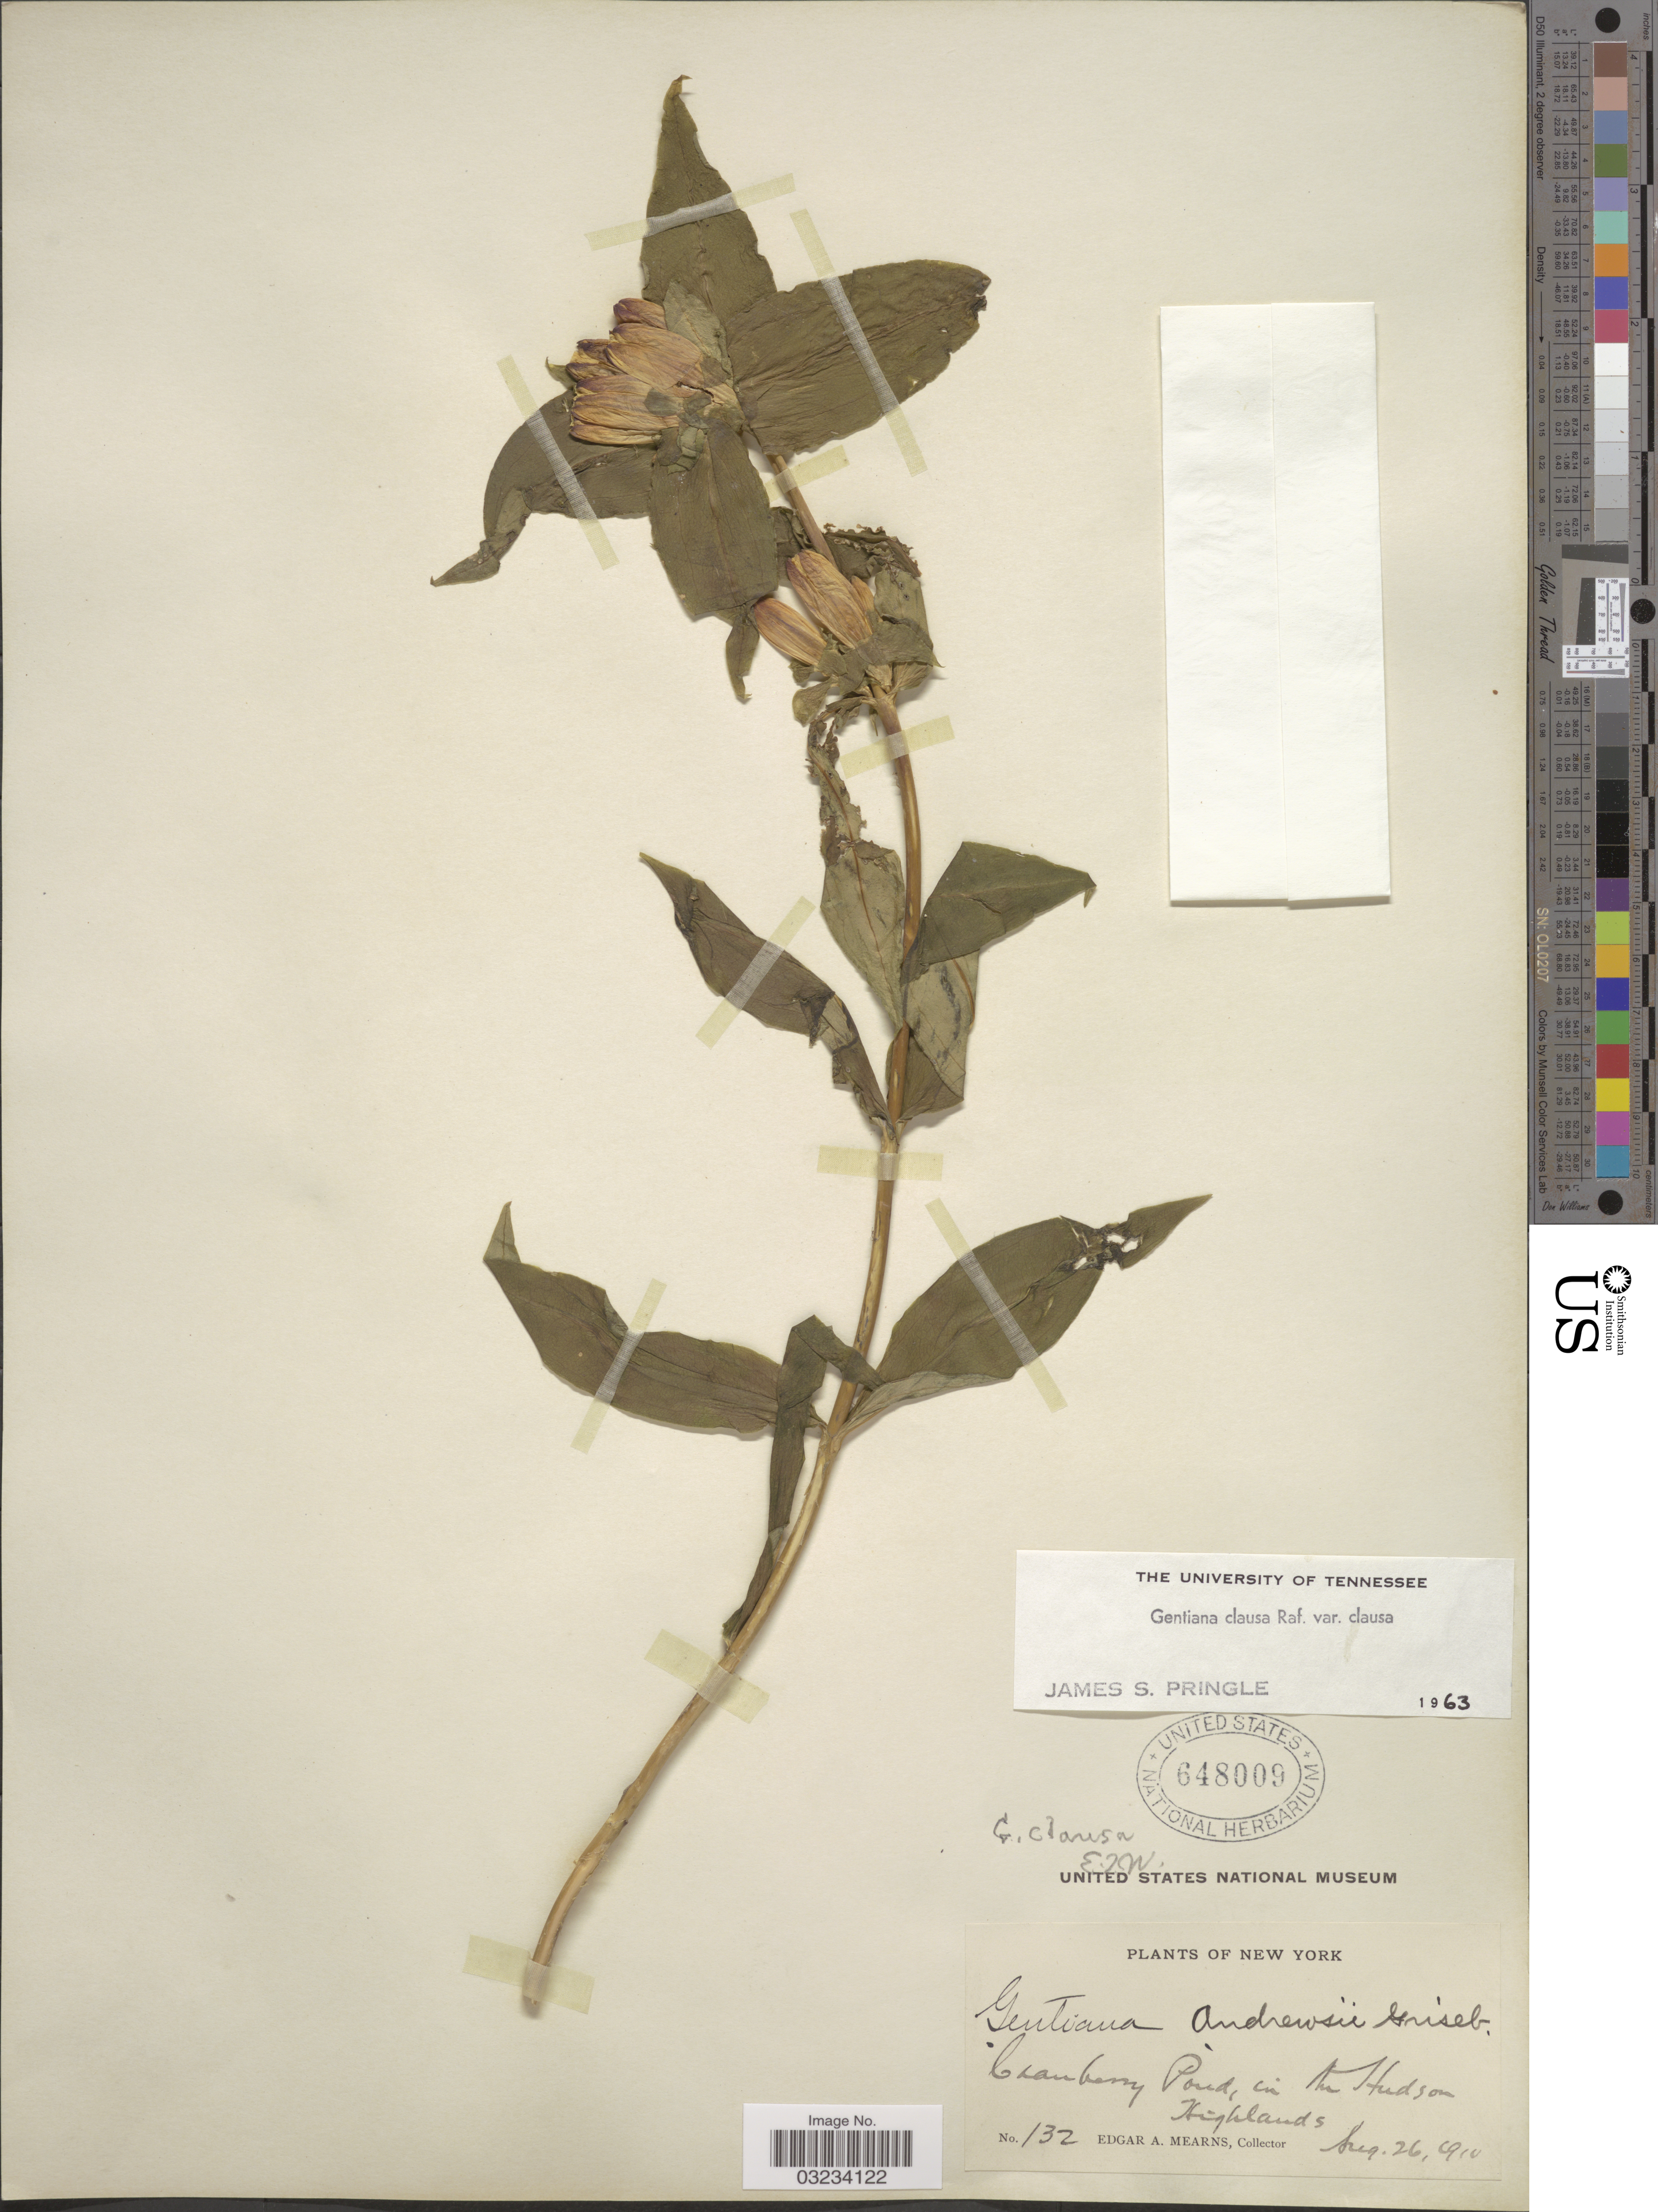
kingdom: Plantae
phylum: Tracheophyta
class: Magnoliopsida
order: Gentianales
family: Gentianaceae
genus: Gentiana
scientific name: Gentiana clausa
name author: Raf.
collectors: E. A. Mearns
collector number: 132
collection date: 1910-08-26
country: United States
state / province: New York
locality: Cranberry Pond, in the Hudson Highlands.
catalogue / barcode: US 648009